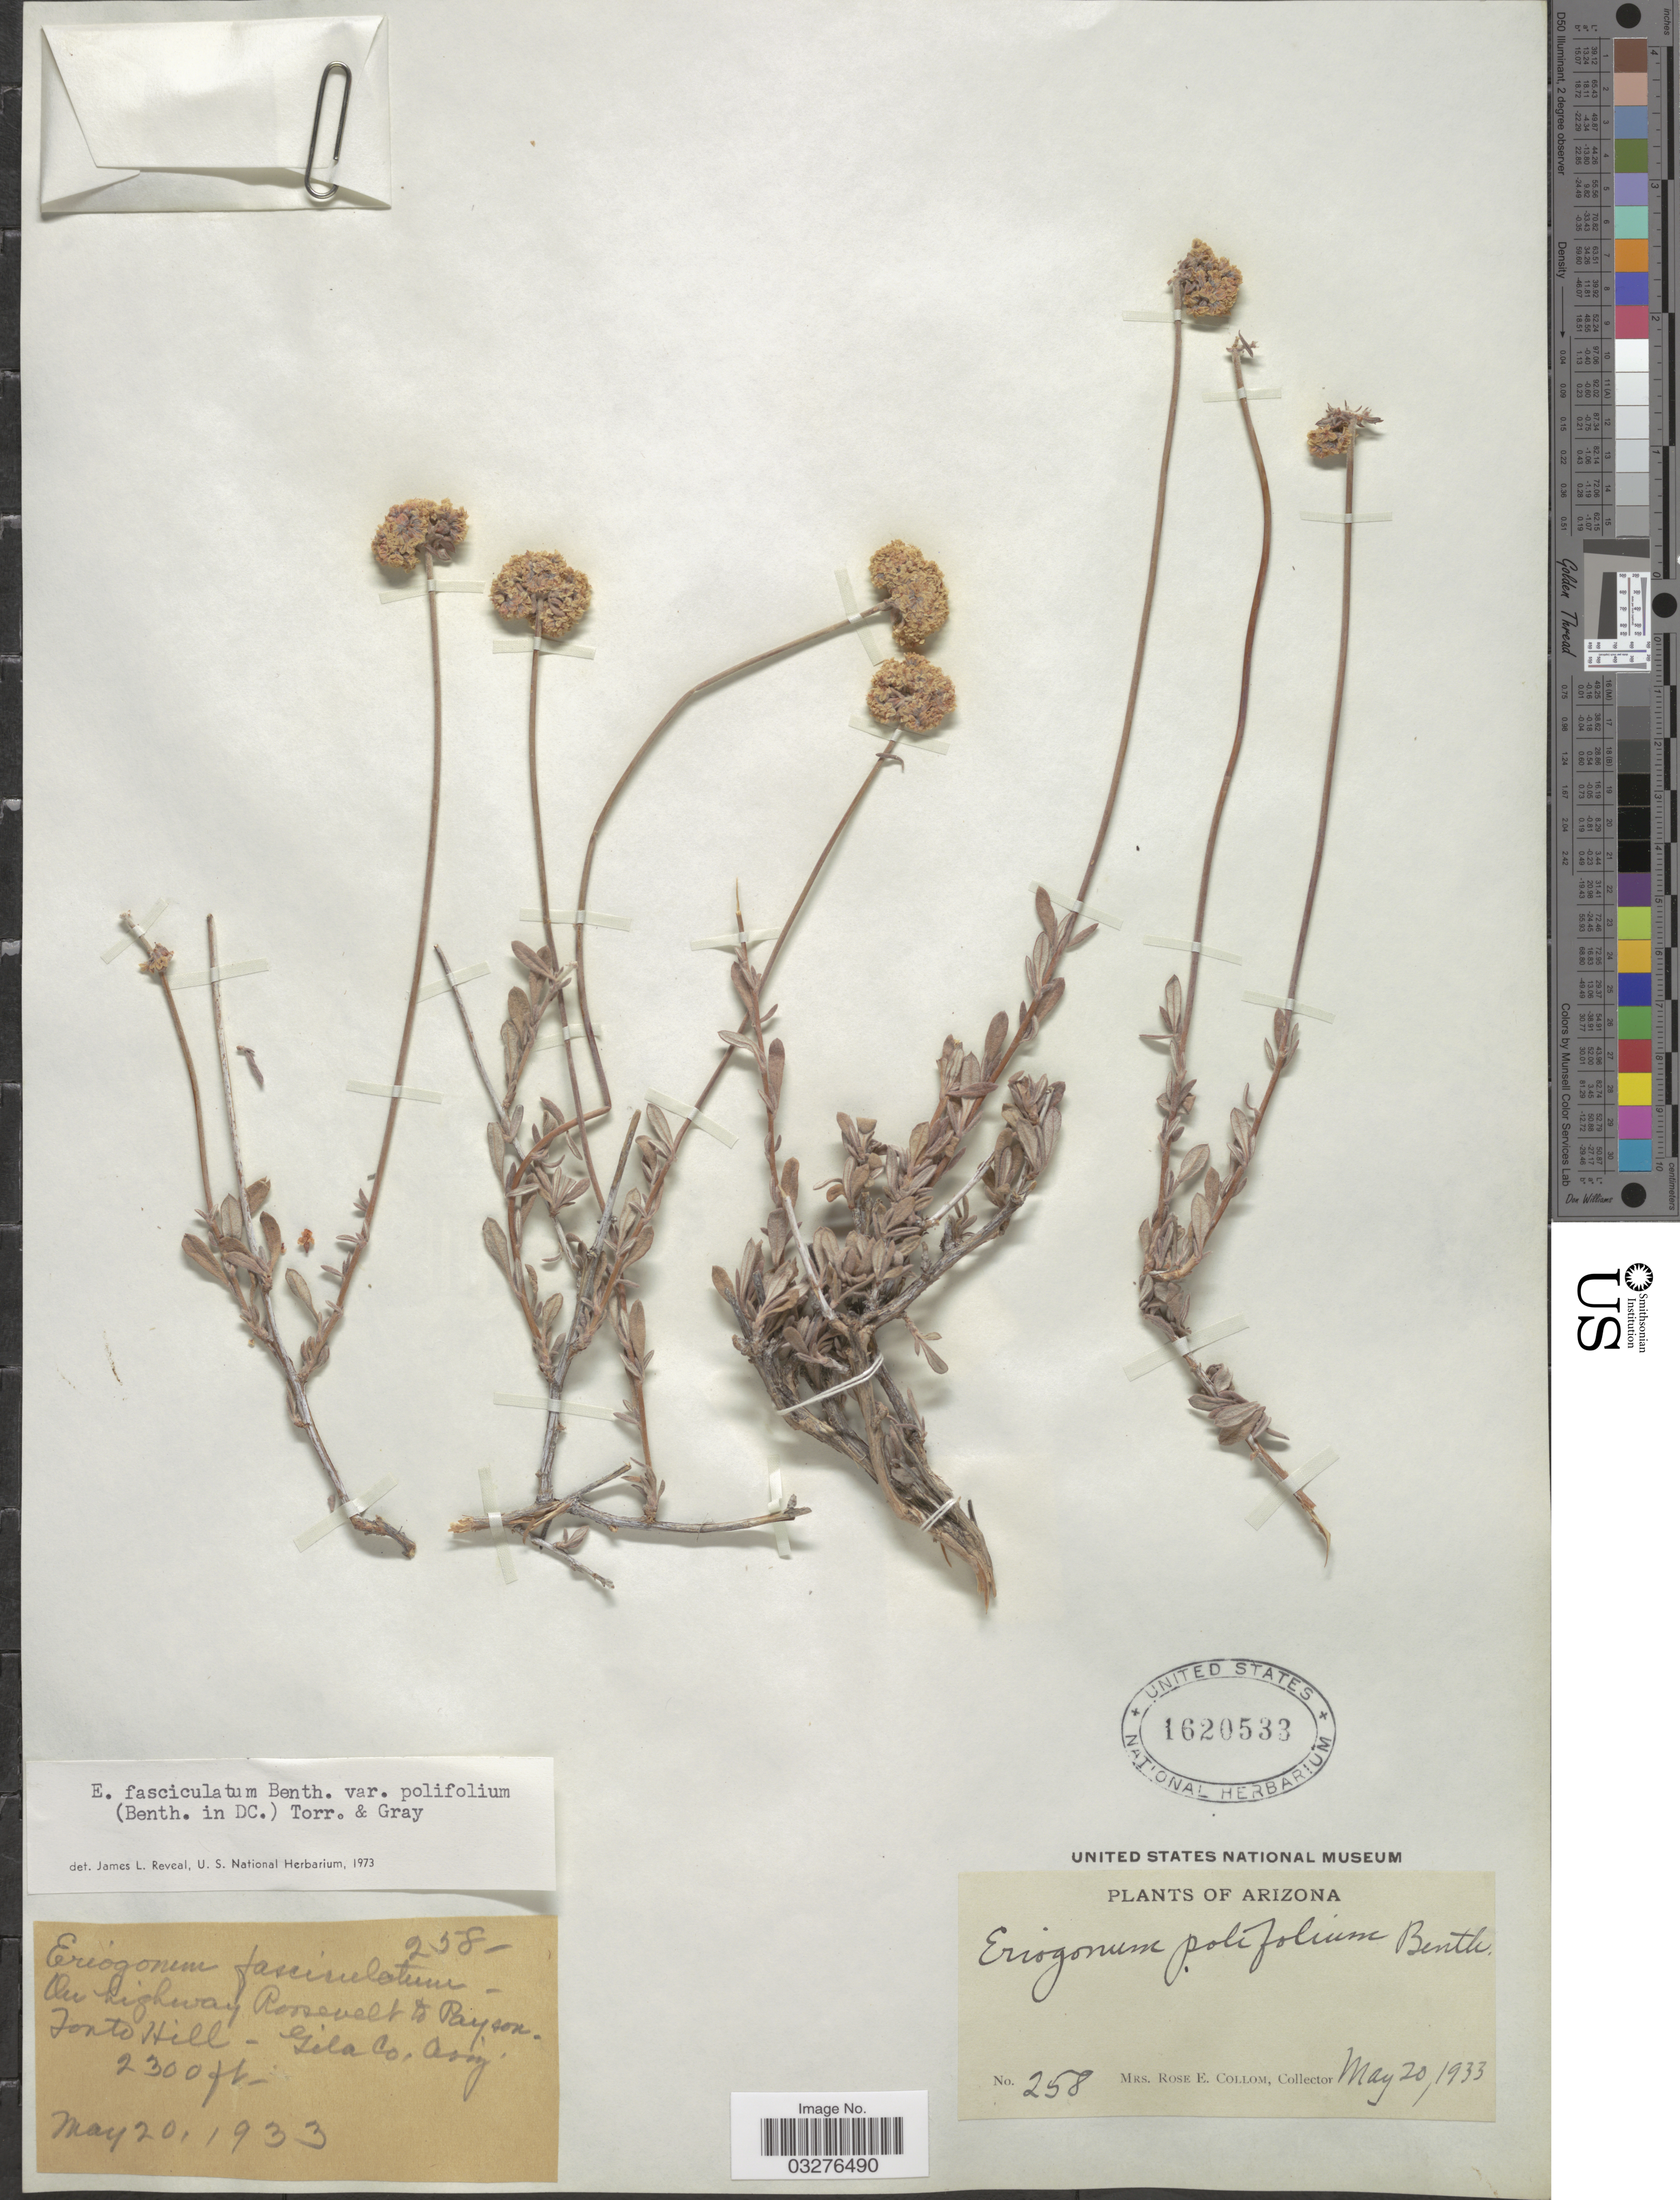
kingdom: Plantae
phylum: Tracheophyta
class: Magnoliopsida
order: Caryophyllales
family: Polygonaceae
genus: Eriogonum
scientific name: Eriogonum fasciculatum var. polifolium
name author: (Benth.) Torr. & A. Gray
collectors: R. E. Collom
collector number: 258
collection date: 1933-05-20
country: United States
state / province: Arizona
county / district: Gila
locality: On highway Roosevelt to Payson, Tonto Hill - Gila Co.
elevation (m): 701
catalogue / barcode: US 1620533